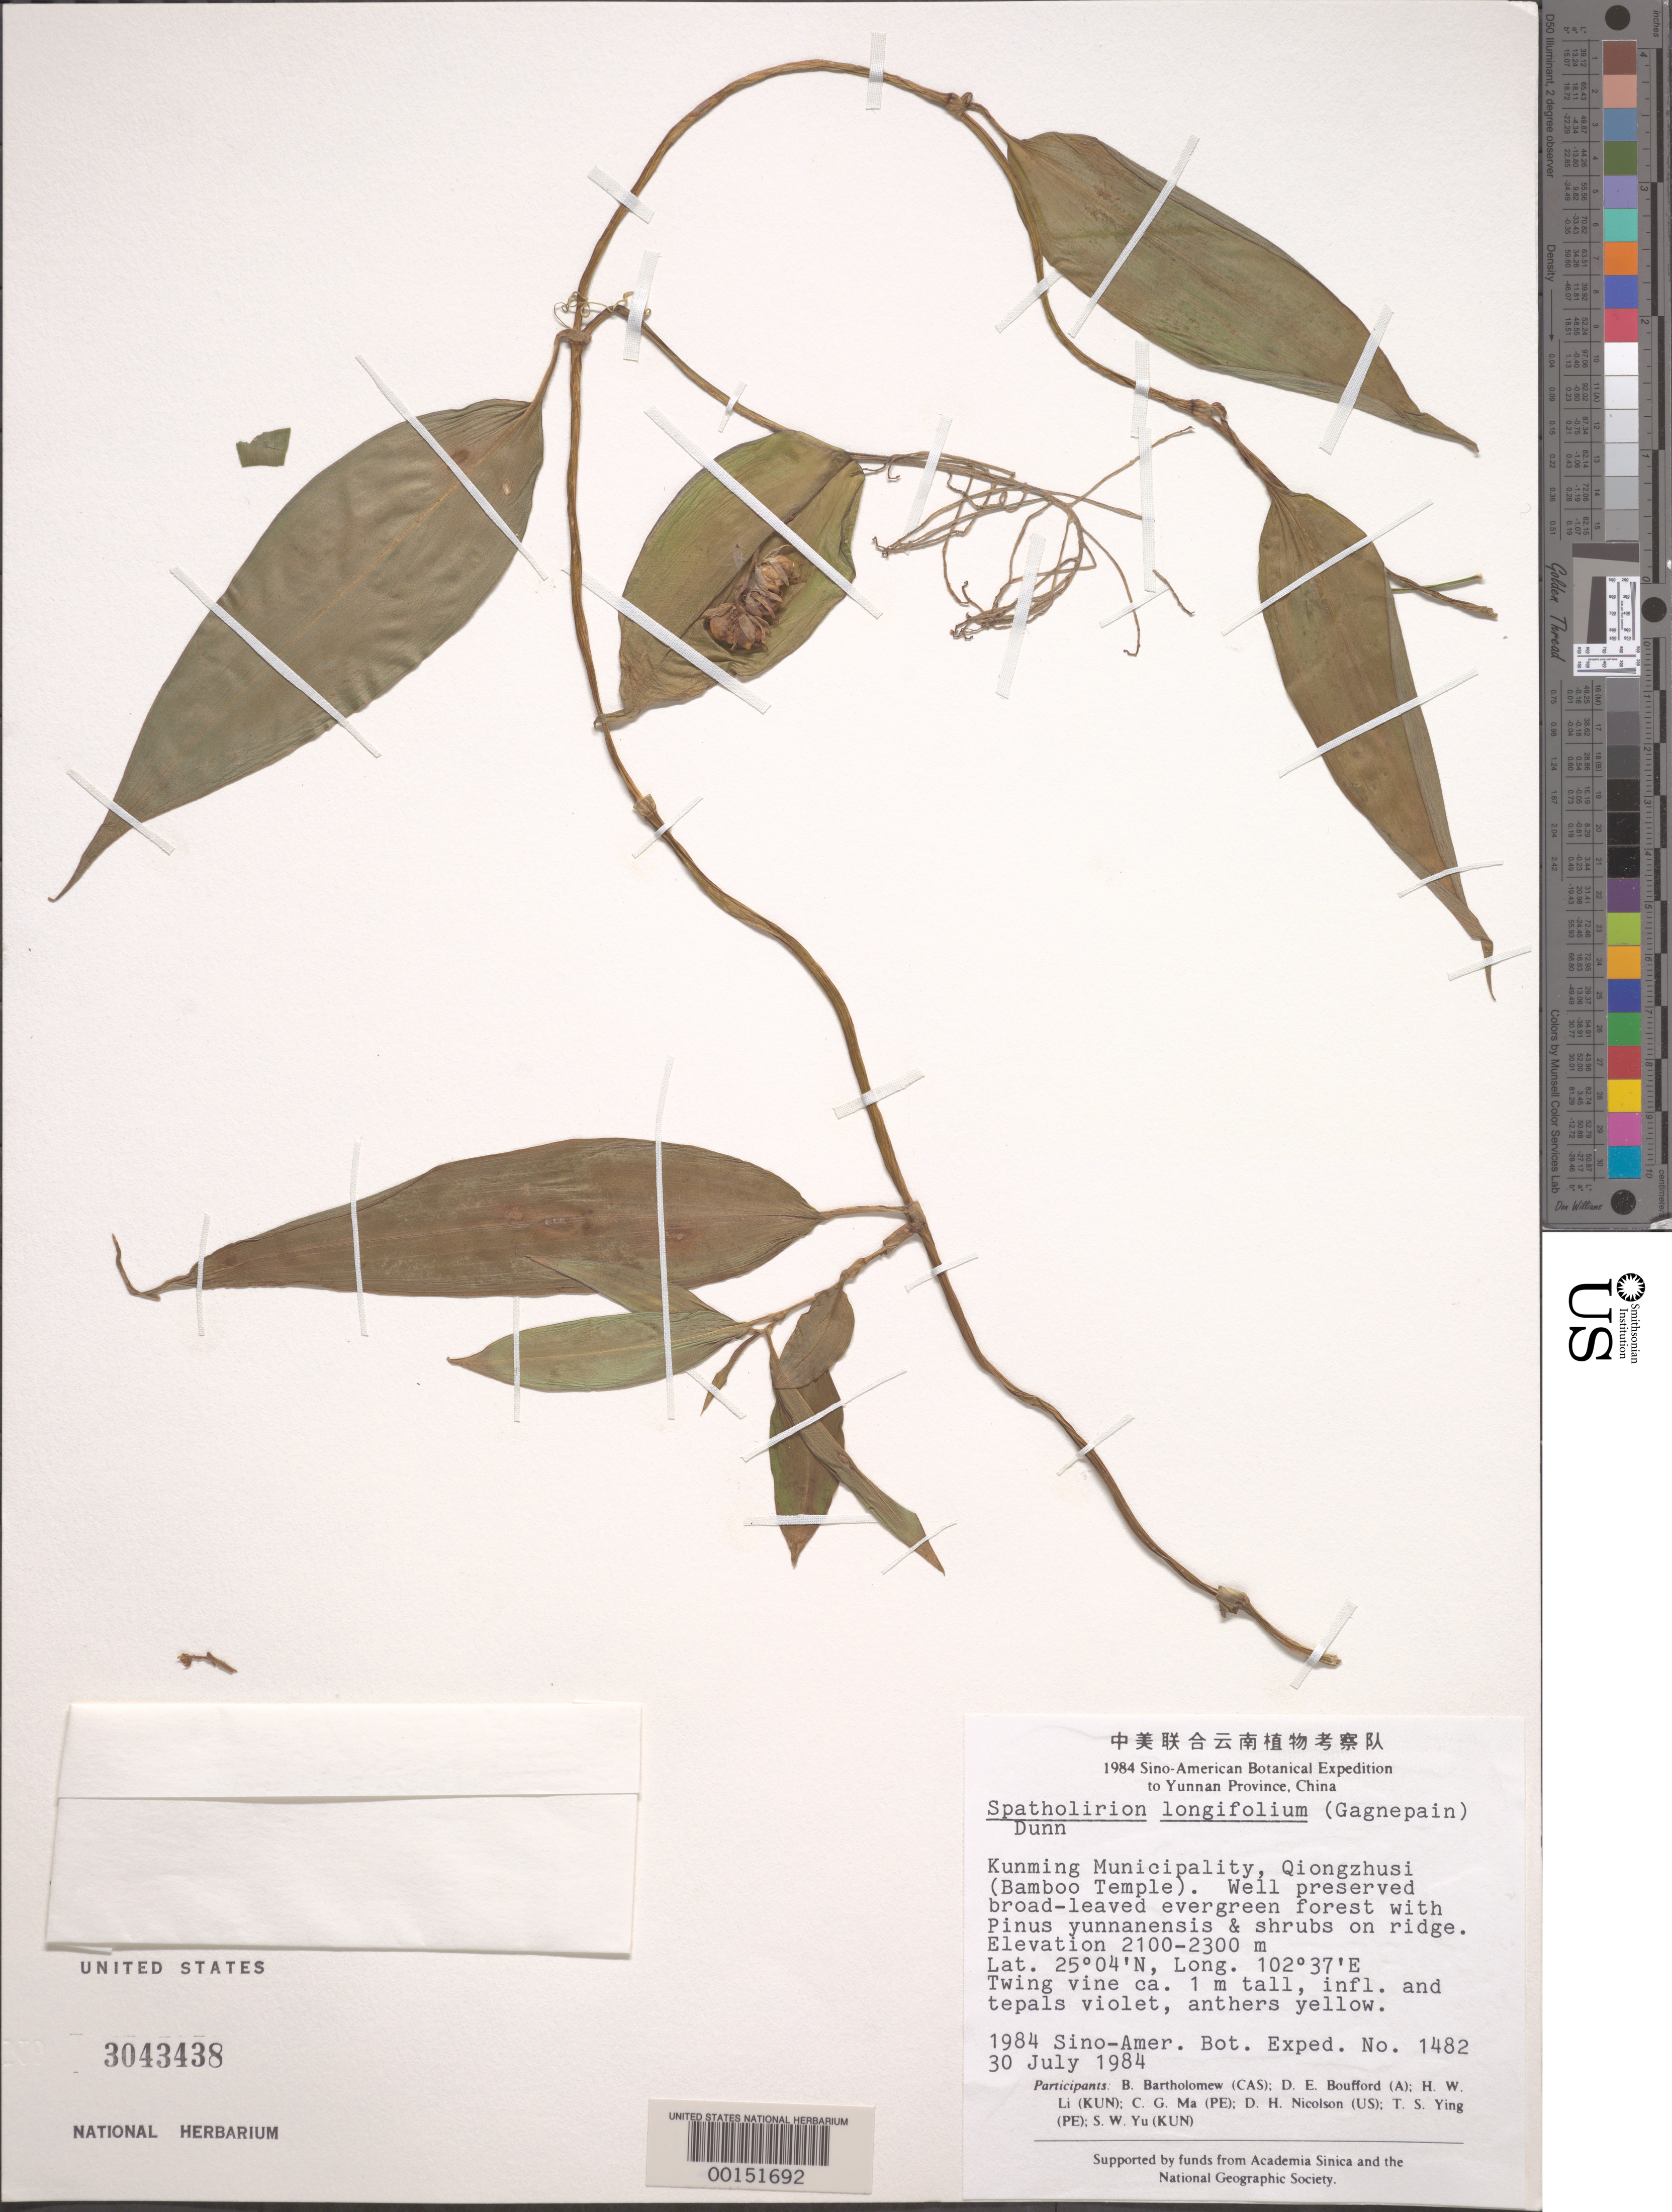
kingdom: Plantae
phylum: Tracheophyta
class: Liliopsida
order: Commelinales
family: Commelinaceae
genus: Spatholirion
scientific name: Spatholirion longifolium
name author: (Gagnep.) Dunn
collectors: Sino-Amer. Bot. Exped. 1984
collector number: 1482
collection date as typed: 30 Jul 1984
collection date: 1984-07-30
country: China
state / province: Yunnan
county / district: Kunming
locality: Qiongzhusi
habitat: Well preserved evergreen forest; ridge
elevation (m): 2100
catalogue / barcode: US 3043438